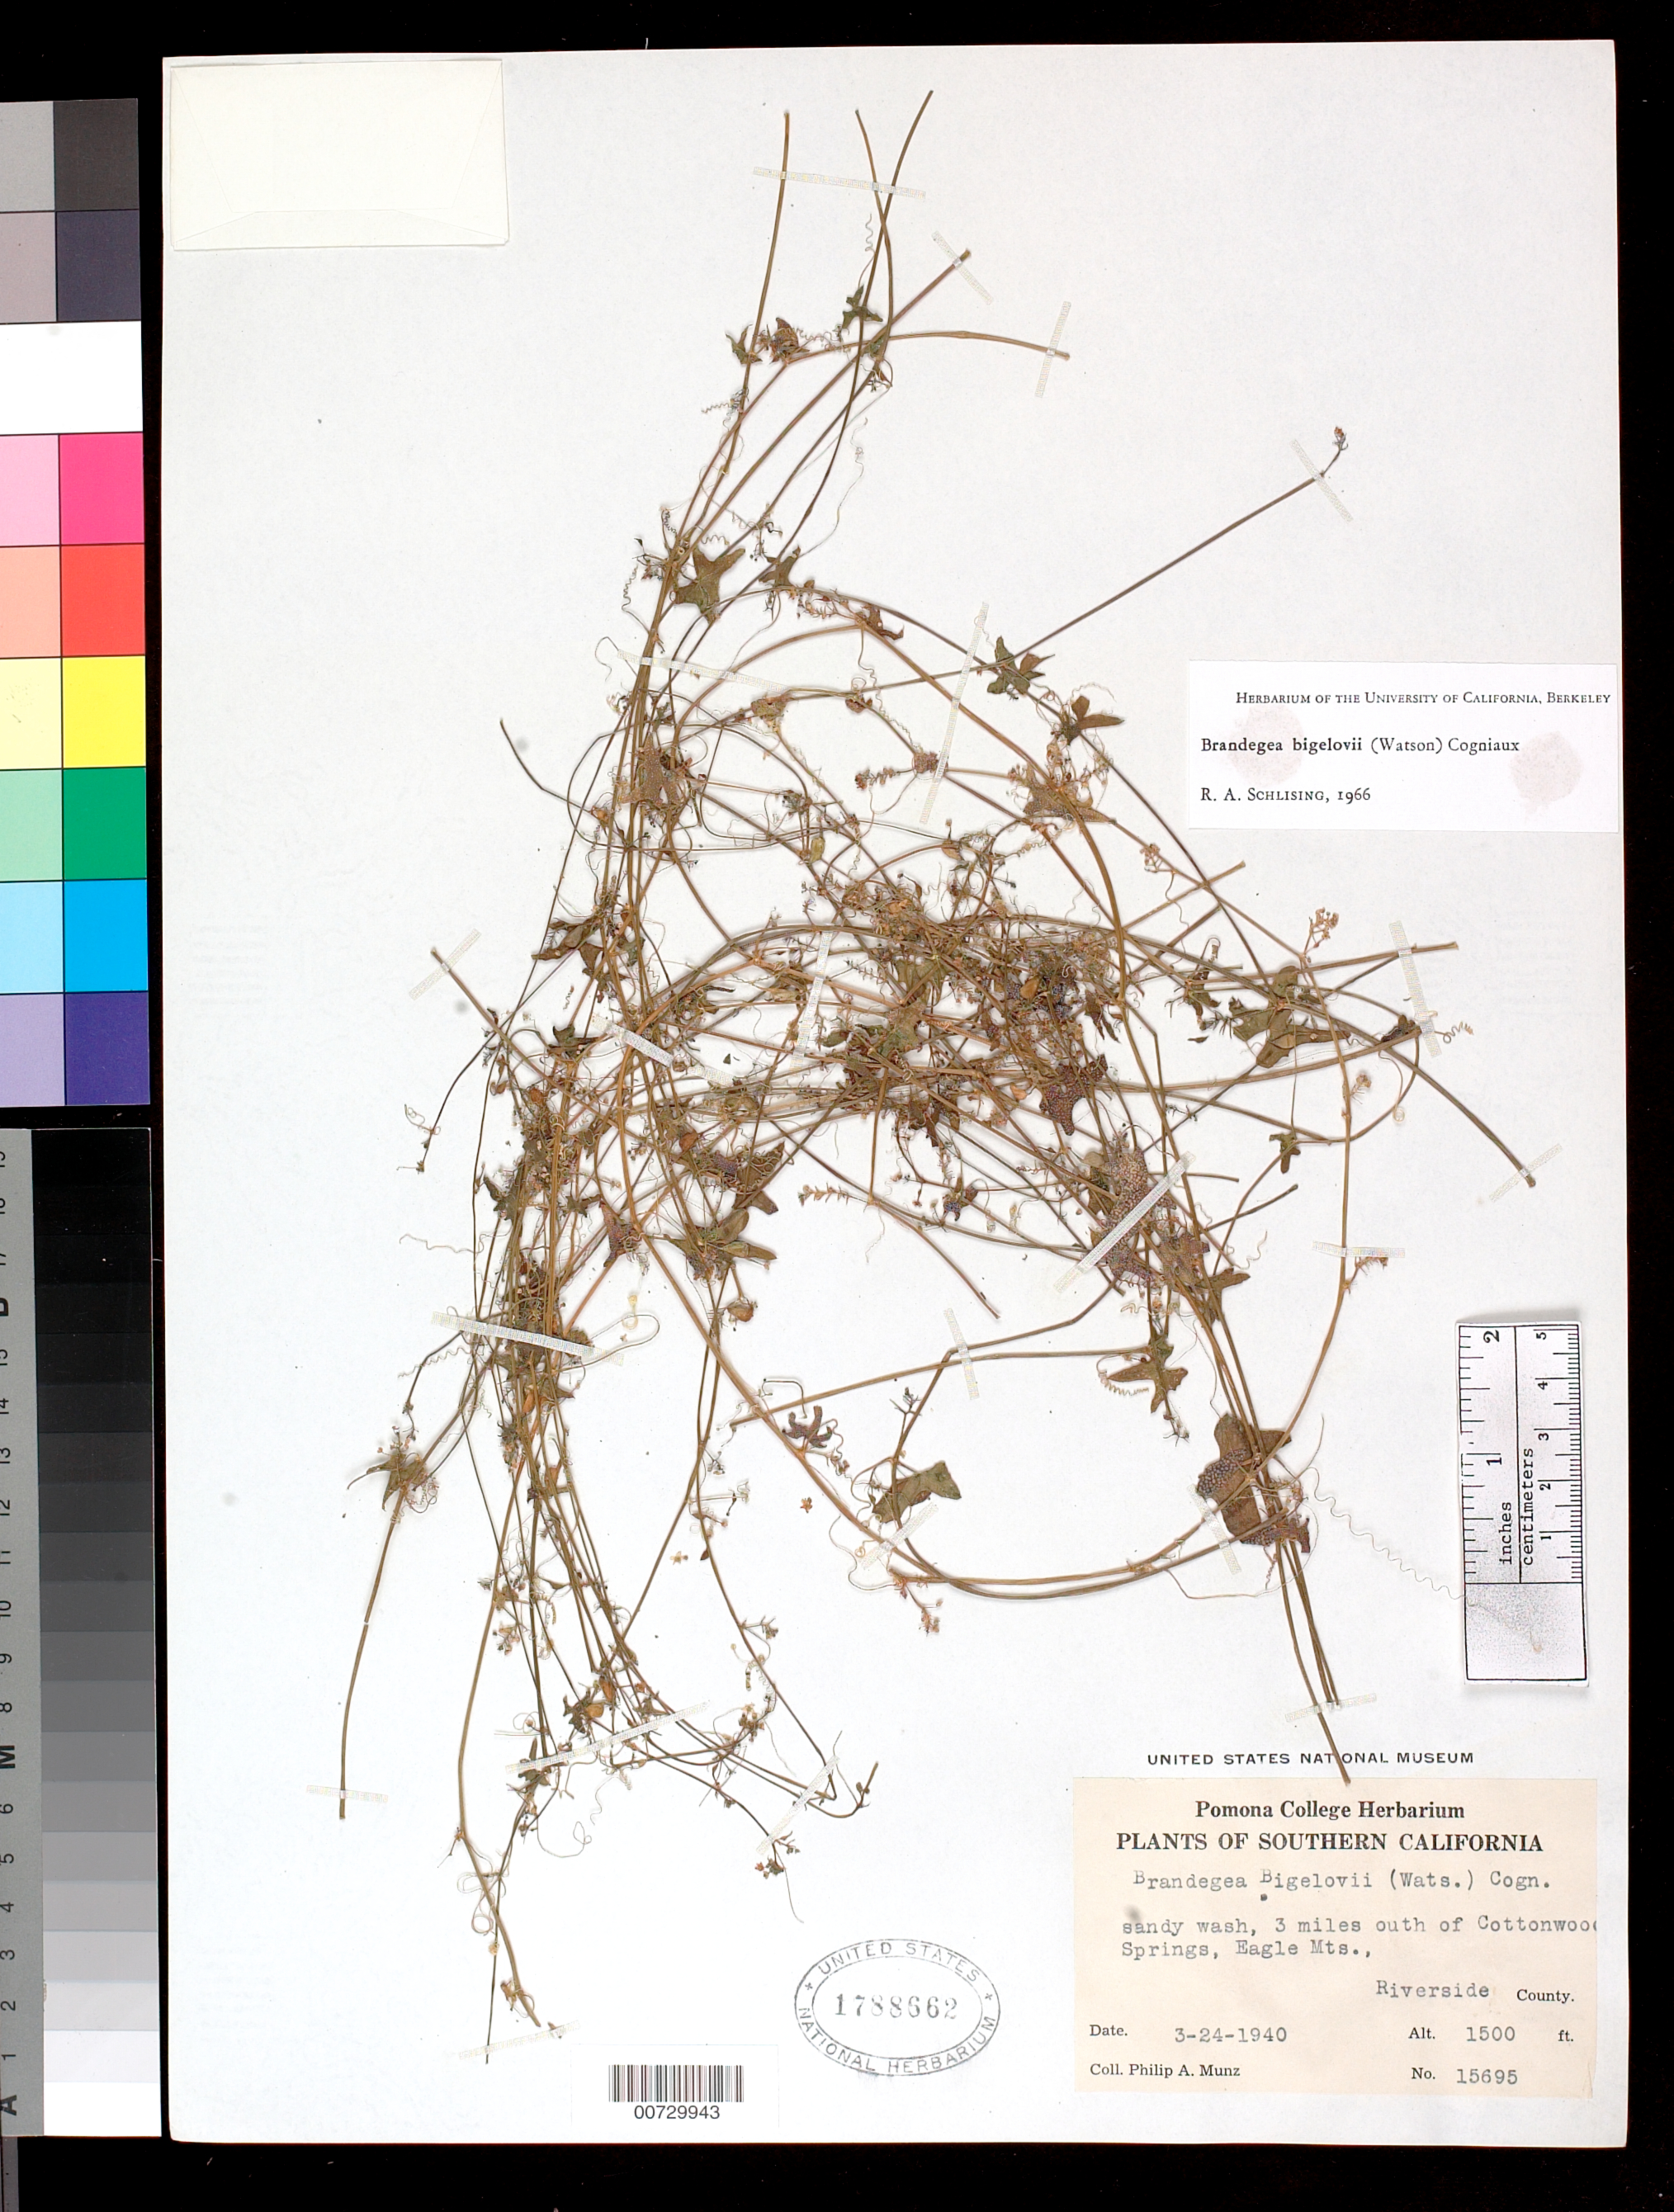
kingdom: Plantae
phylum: Tracheophyta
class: Magnoliopsida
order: Cucurbitales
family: Cucurbitaceae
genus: Brandegea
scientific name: Brandegea bigelovii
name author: (Watson) Cogn.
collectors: P. A. Munz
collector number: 15695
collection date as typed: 24 Mar 1940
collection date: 1940-03-24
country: United States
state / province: California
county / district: Riverside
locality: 3 miles outh of Cottonwood Springs, Eagle Mts.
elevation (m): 457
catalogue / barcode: US 1788662